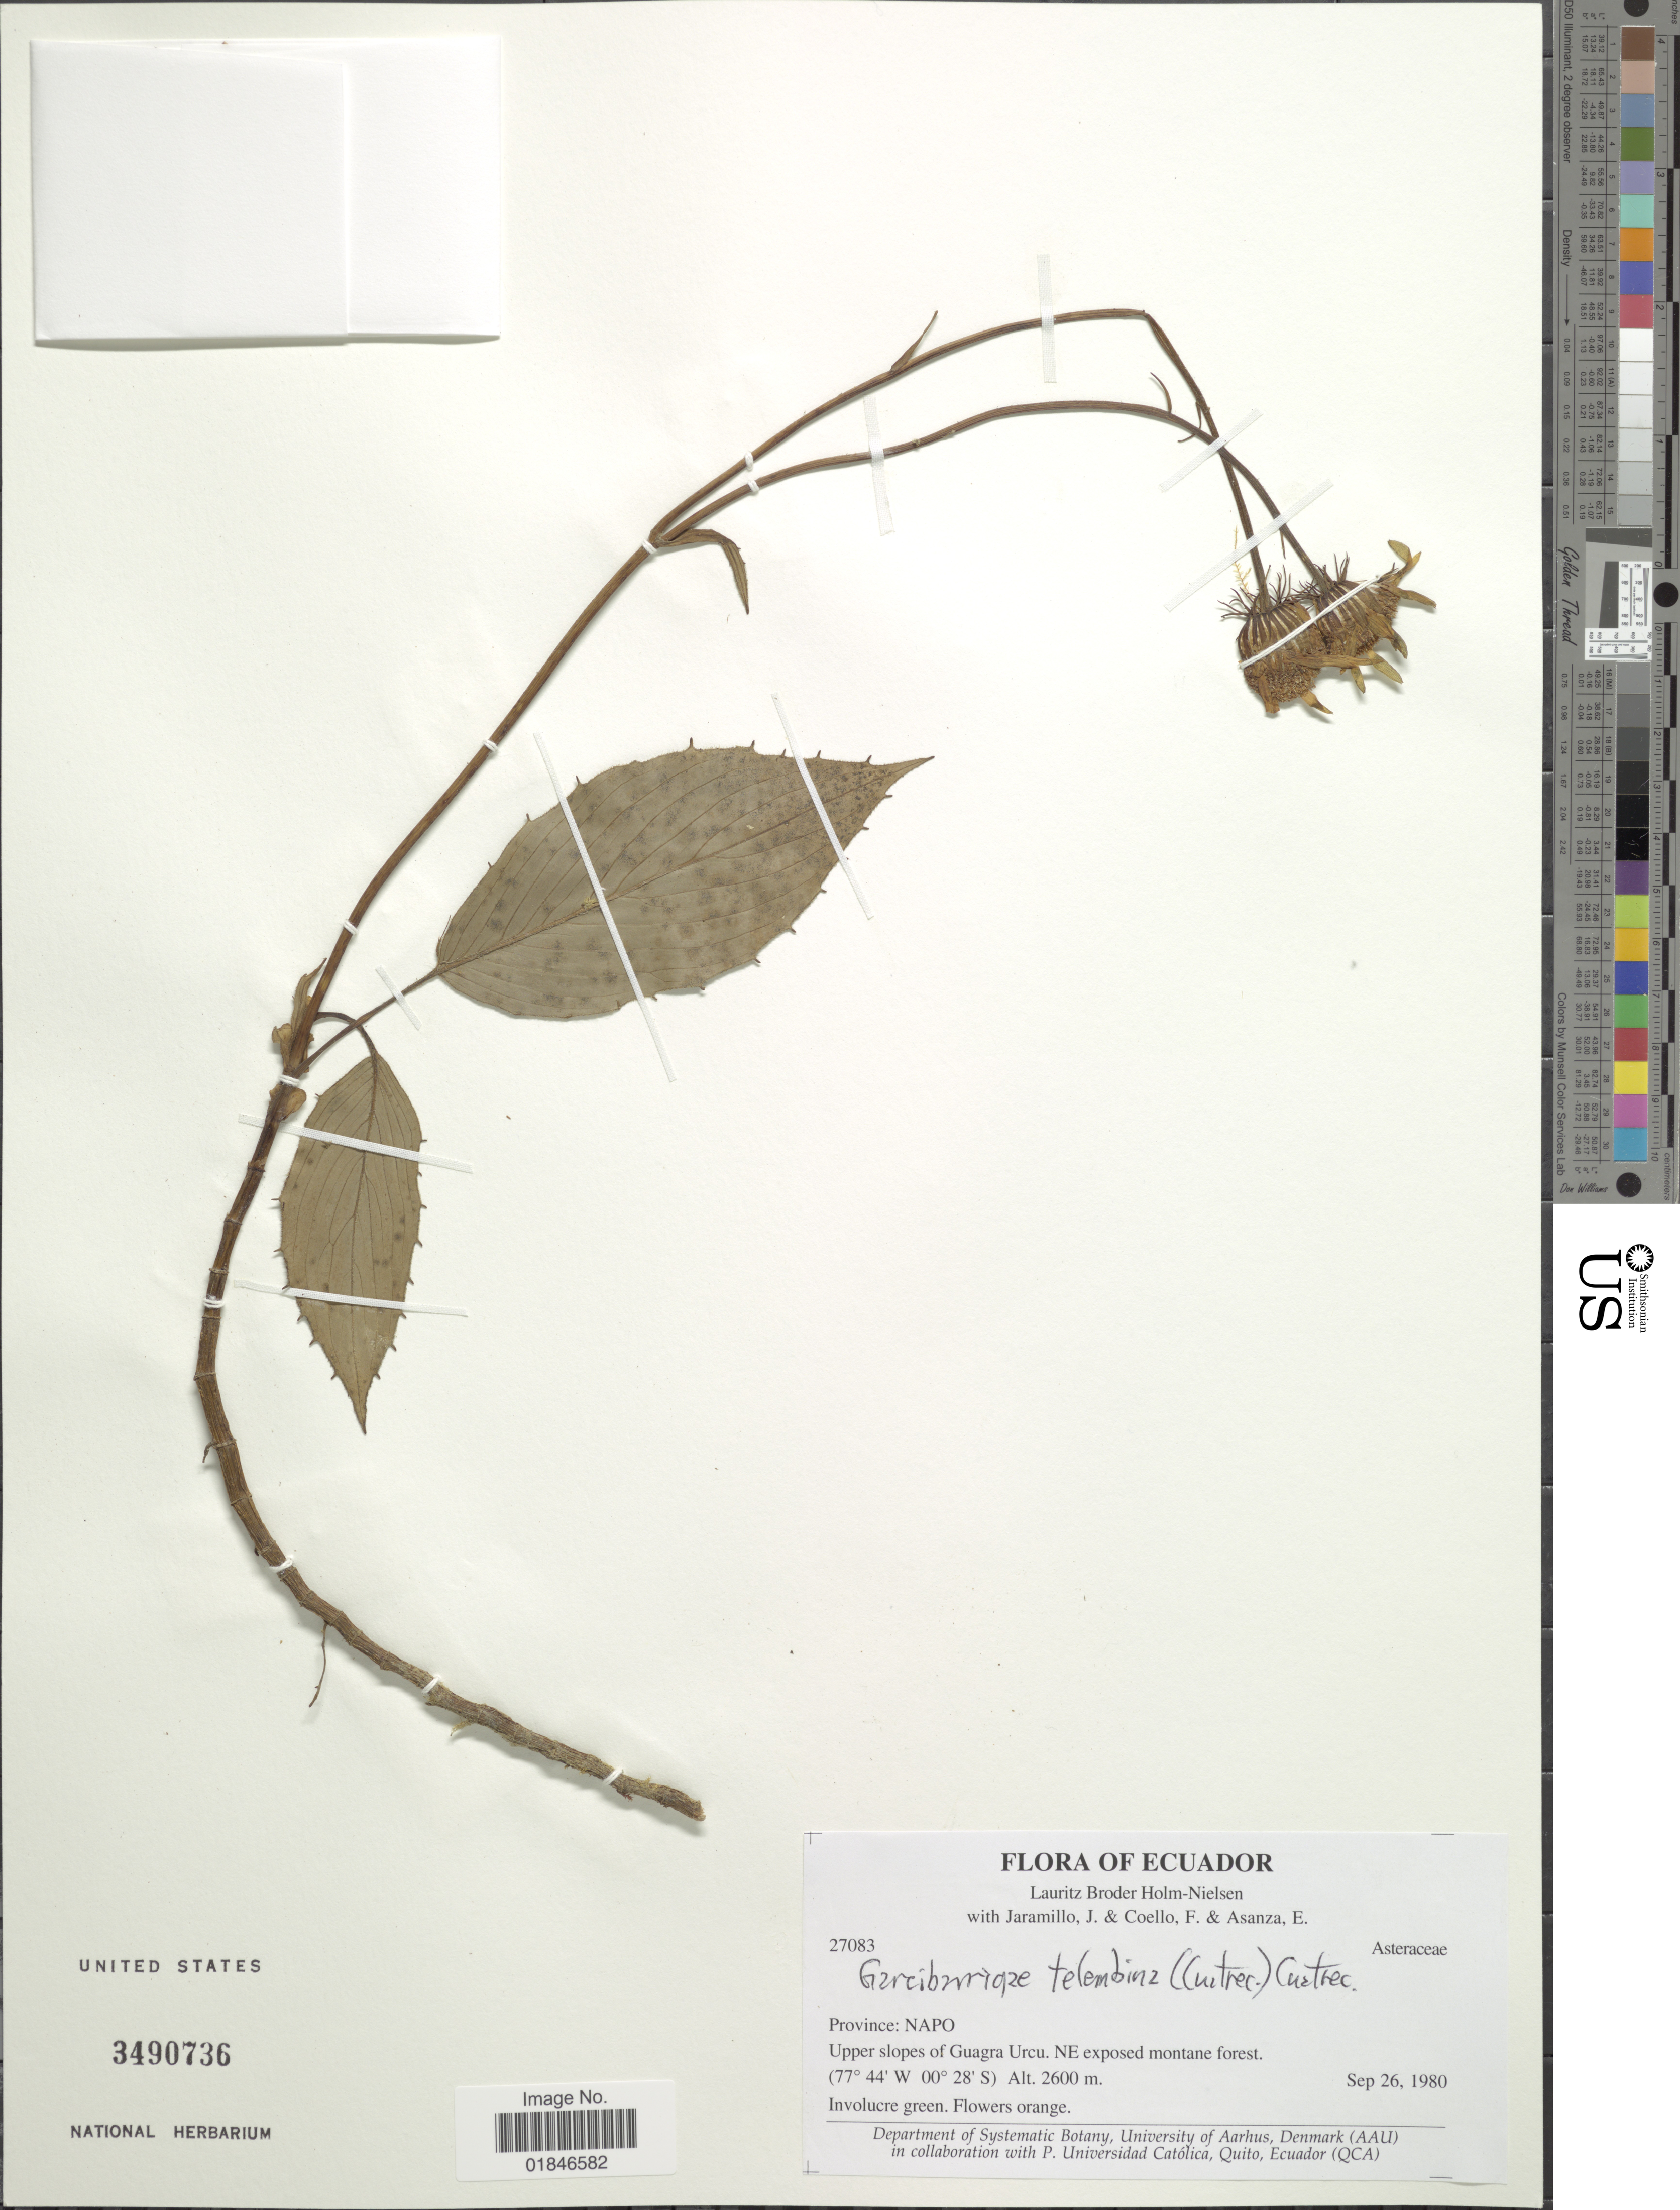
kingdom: Plantae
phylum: Tracheophyta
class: Magnoliopsida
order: Asterales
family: Asteraceae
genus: Garcibarrigoa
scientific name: Garcibarrigoa telembina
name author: (Cuatrec.) Cuatrec.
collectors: L. B. Holm-Nielsen, J. Jaramillo, F. Coello & E. Asanza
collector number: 27083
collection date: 1980-09-26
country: Ecuador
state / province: Napo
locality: Province: Napo: Upper slopes of Guagra Urcu, NE exposed montane forest.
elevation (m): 2600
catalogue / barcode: US 3490736